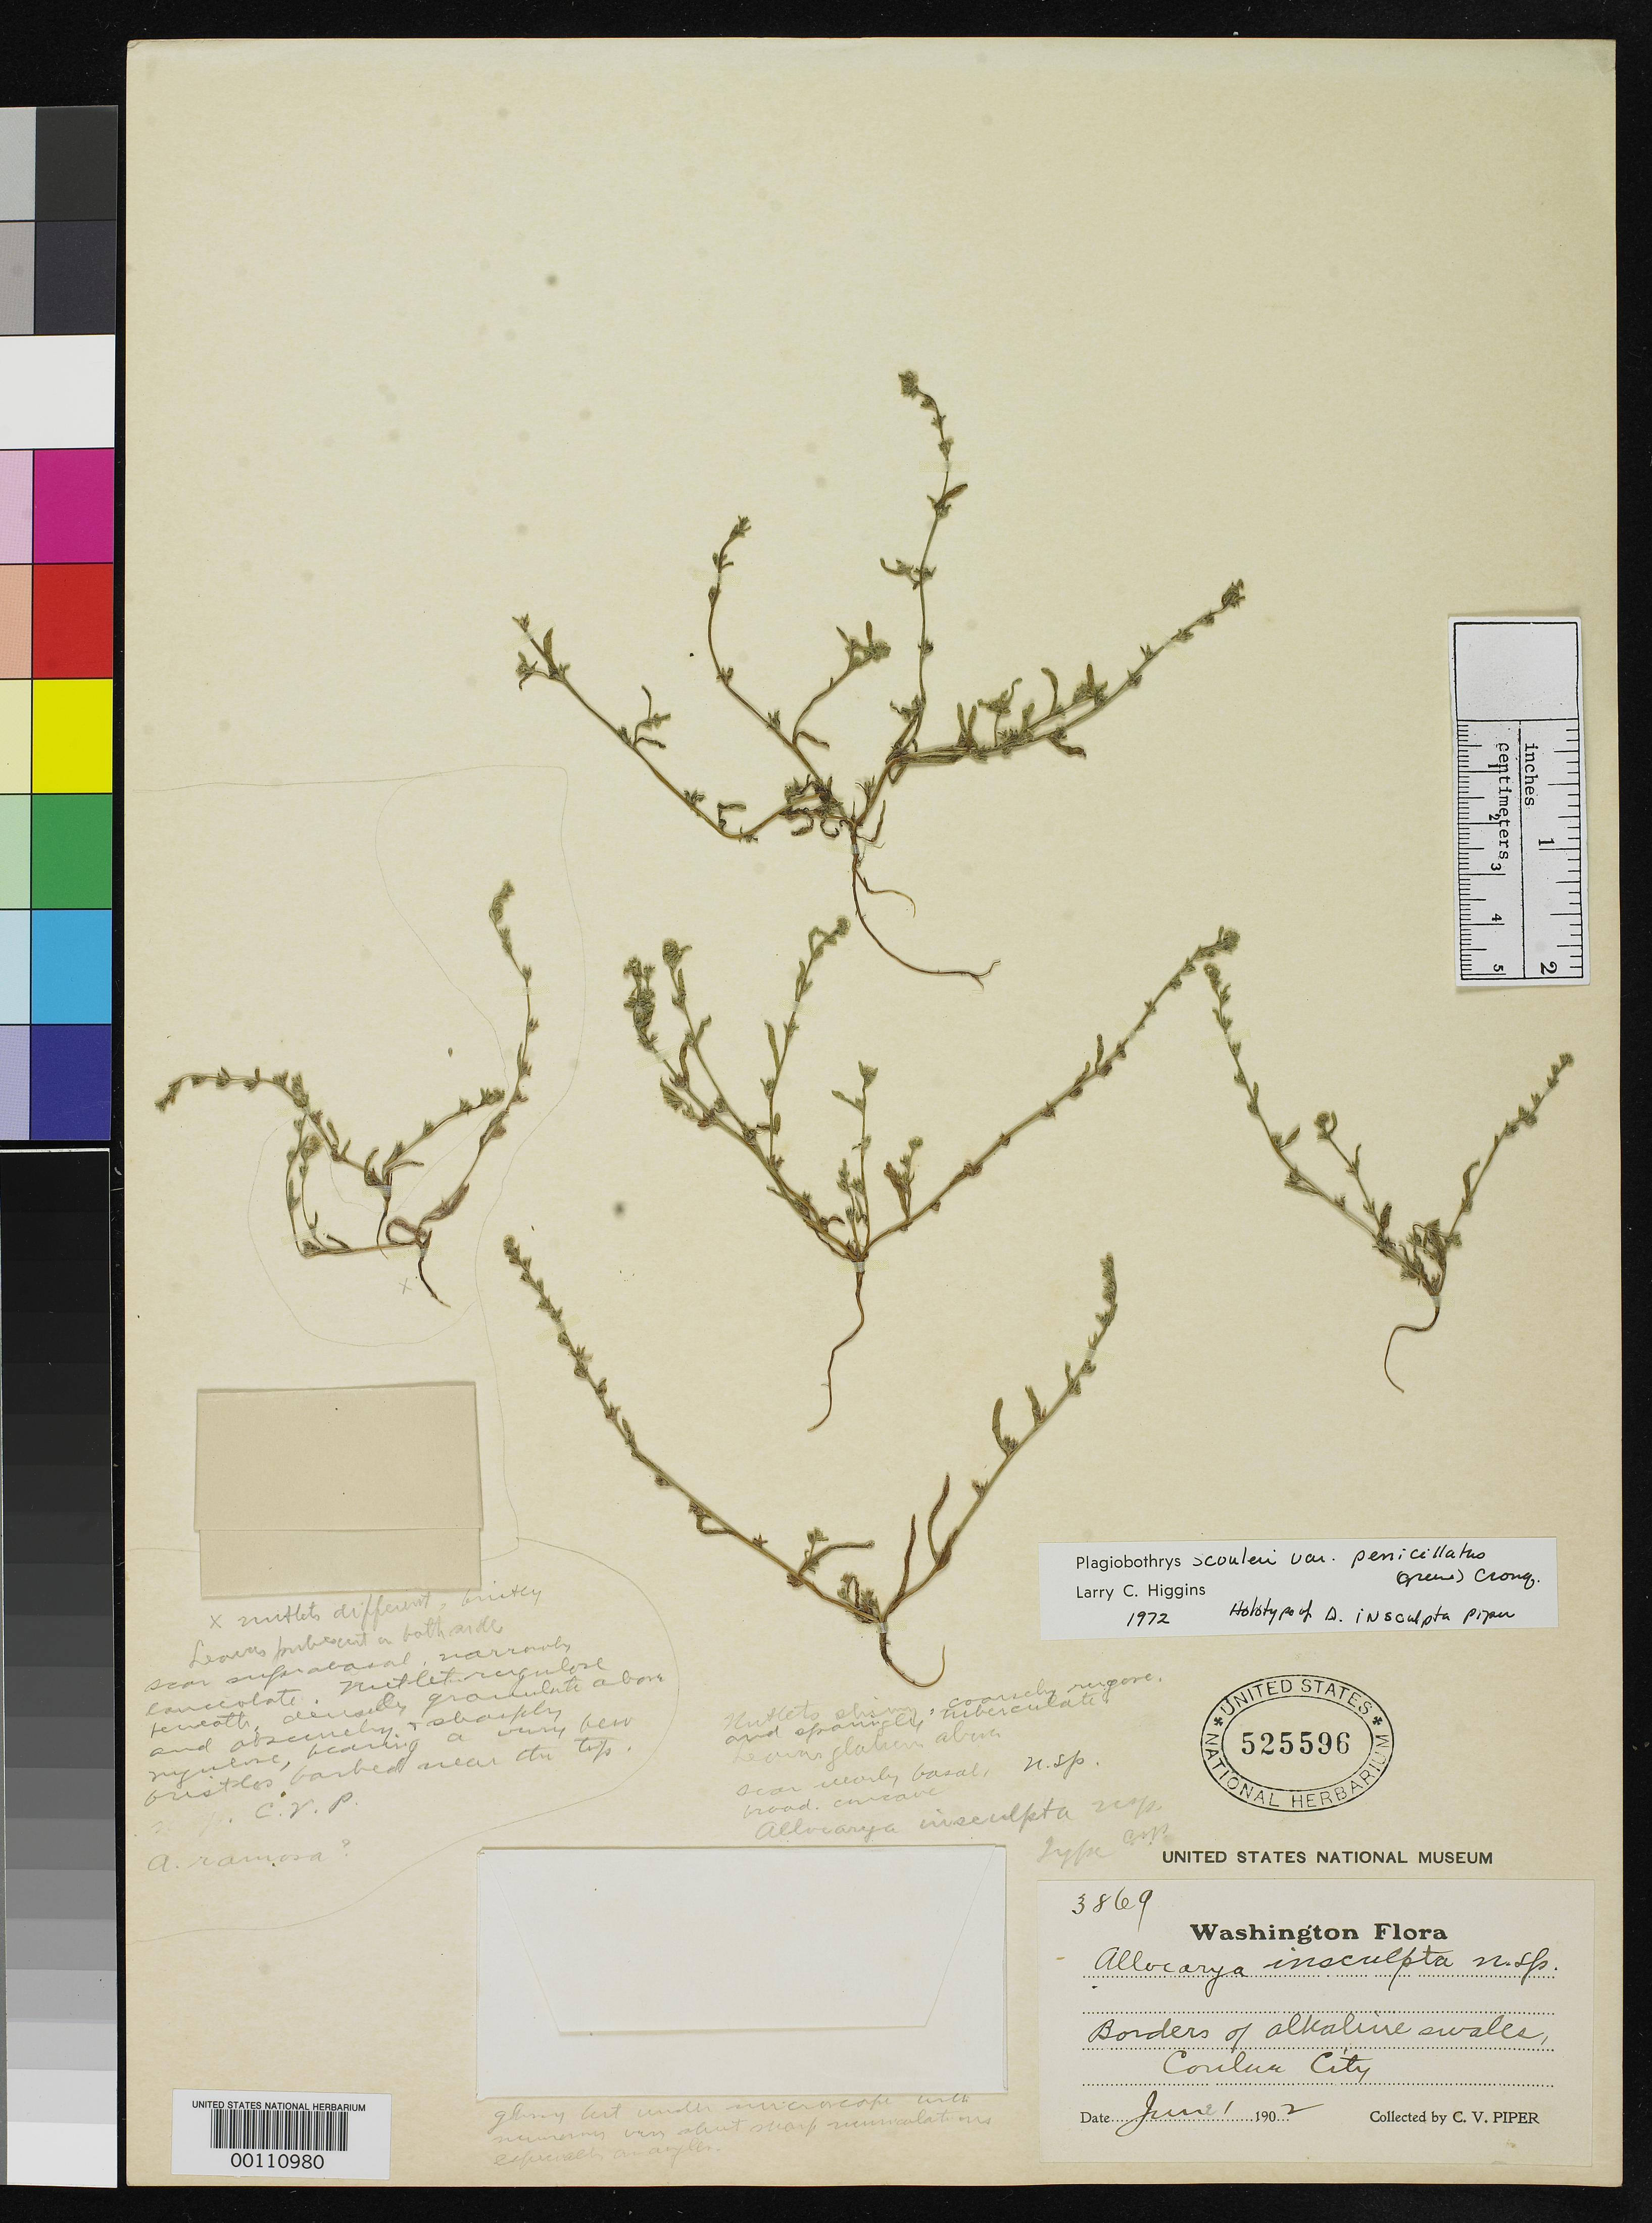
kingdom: Plantae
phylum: Tracheophyta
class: Magnoliopsida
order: Boraginales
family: Boraginaceae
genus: Allocarya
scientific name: Allocarya insculpta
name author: Piper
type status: Holotype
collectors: C. V. Piper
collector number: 3869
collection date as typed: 01 Jun 1902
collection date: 1902-06-01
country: United States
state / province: Washington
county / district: Grant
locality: Coulee City.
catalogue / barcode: US 525596